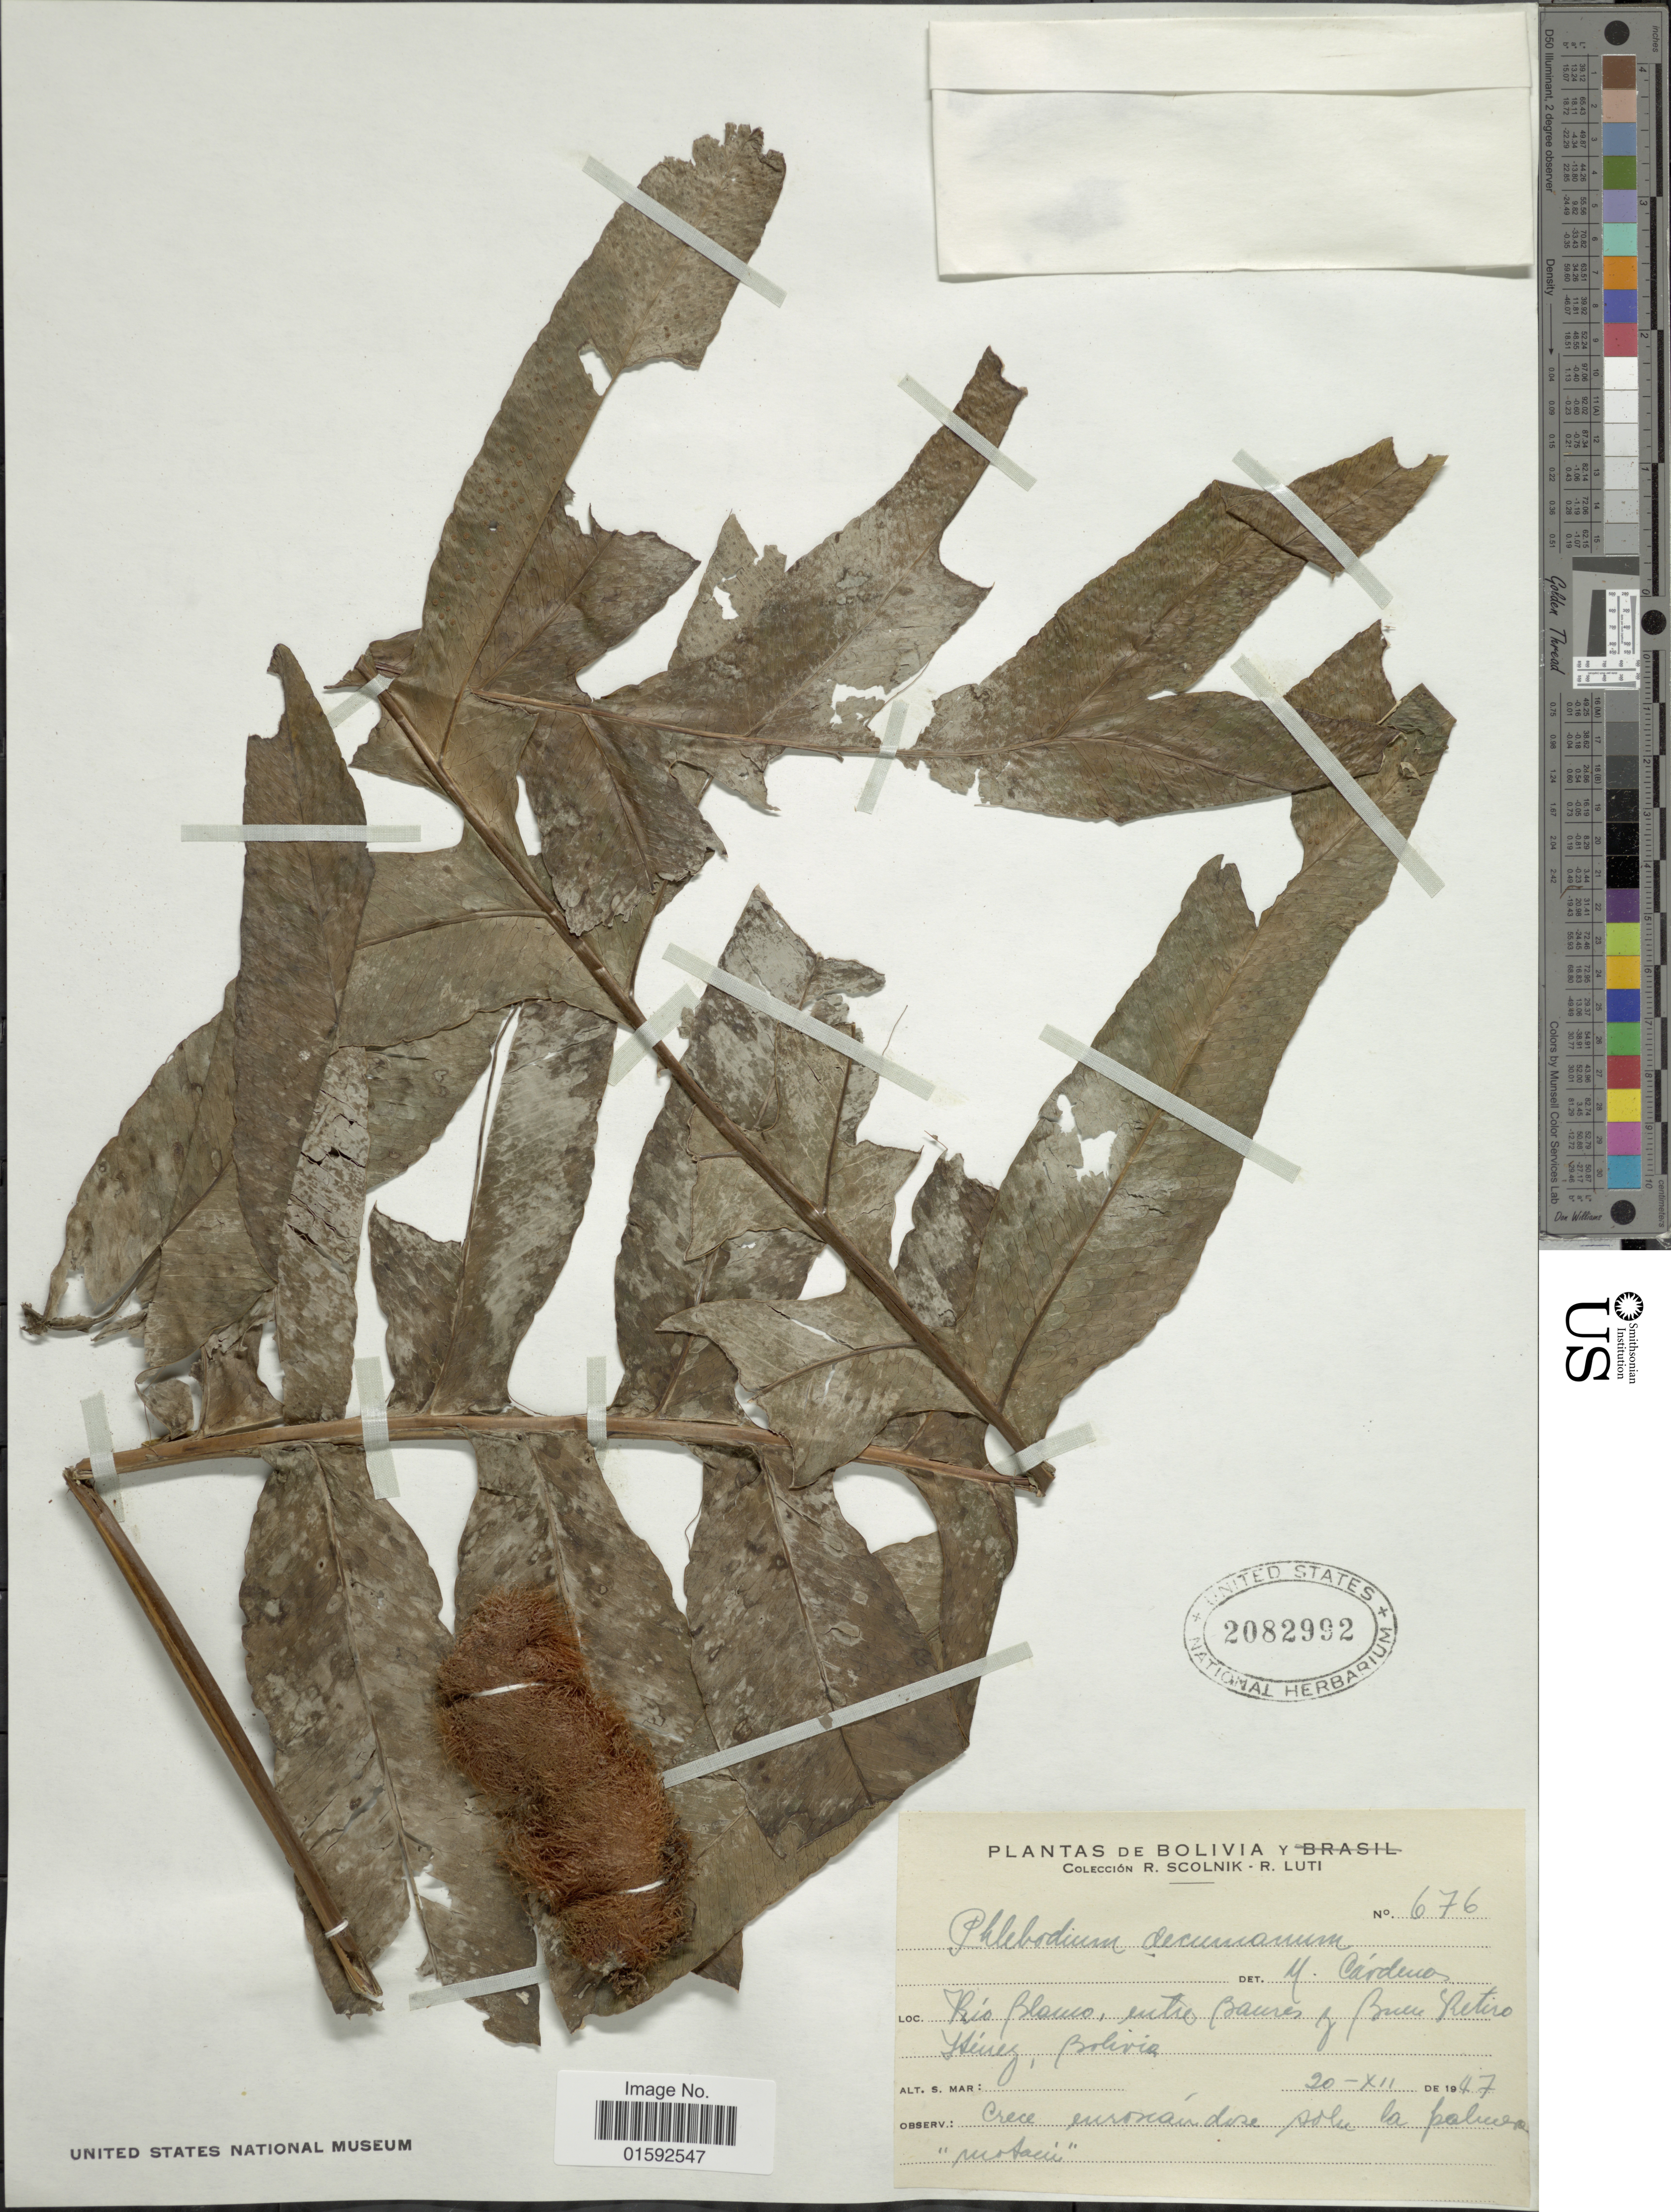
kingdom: Plantae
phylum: Tracheophyta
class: Polypodiopsida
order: Polypodiales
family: Polypodiaceae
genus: Phlebodium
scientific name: Phlebodium decumanum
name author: (Willd.) J. Sm.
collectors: R. Scolnik & R. Luti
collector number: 676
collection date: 1947-12-20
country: Bolivia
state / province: Beni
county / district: Iténez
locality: Rio Blanco, entre Banres y Bunea Retiro Itenez.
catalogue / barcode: US 2082992